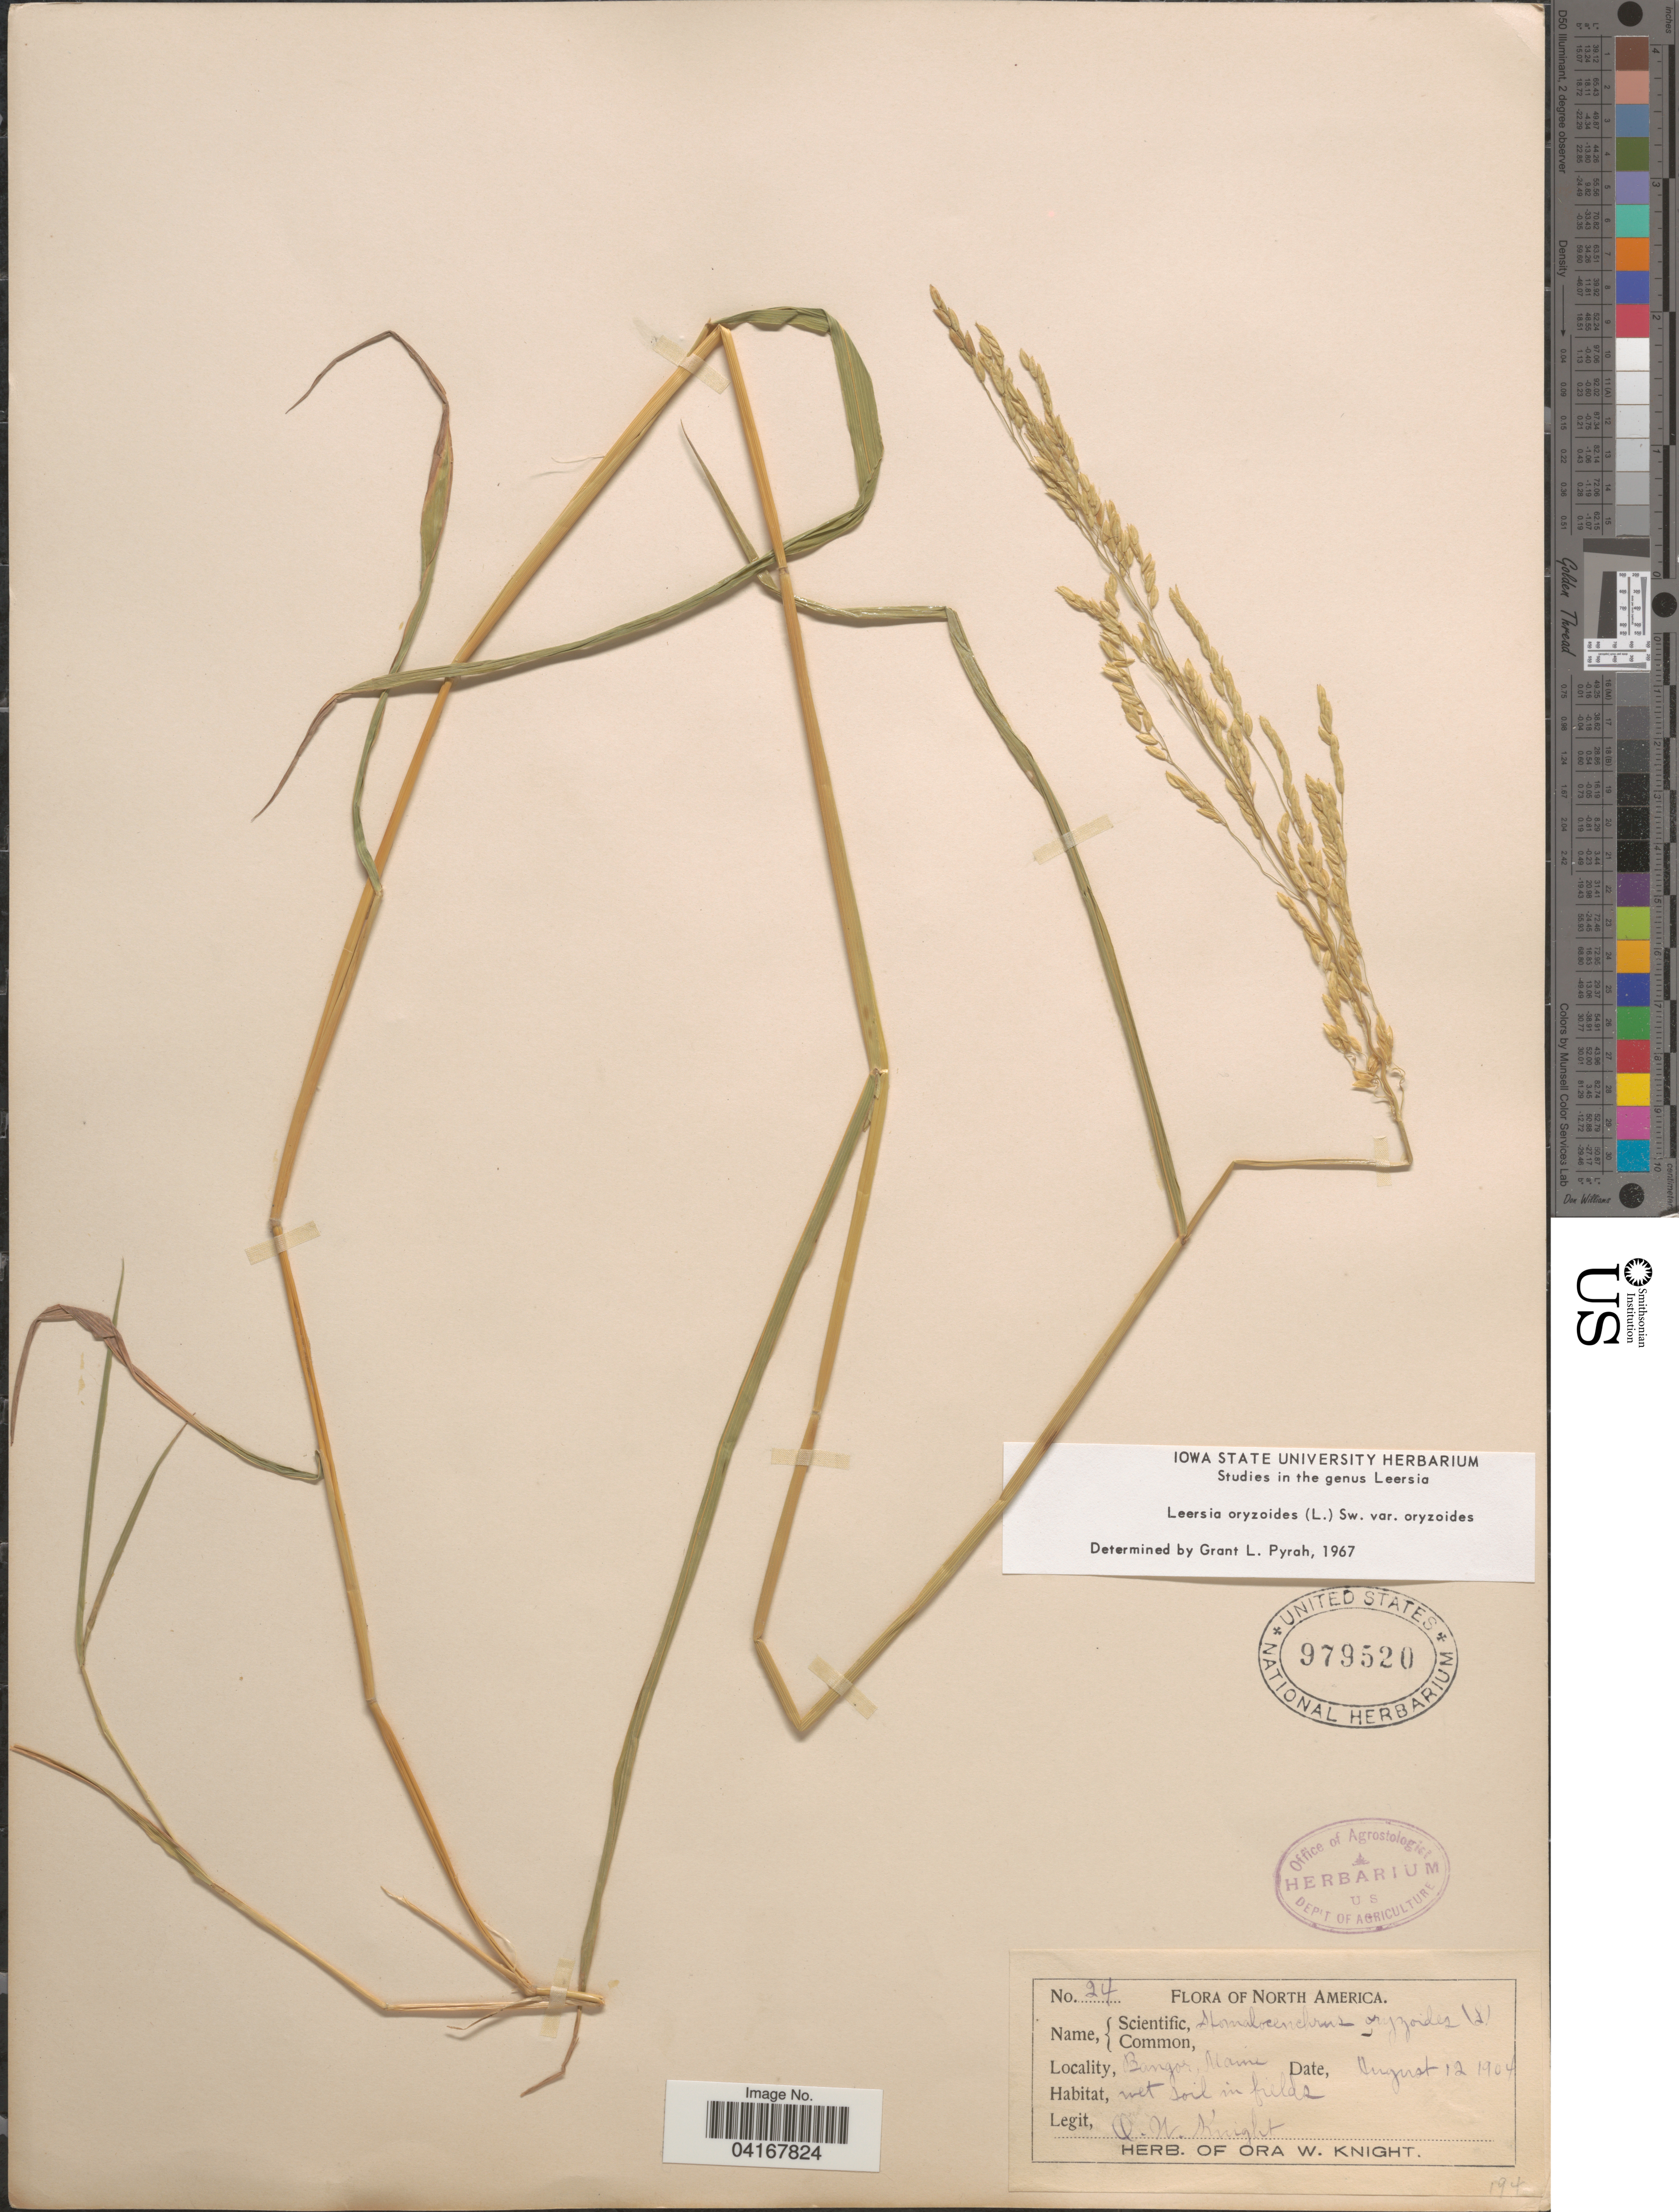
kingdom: Plantae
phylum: Tracheophyta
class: Liliopsida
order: Poales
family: Poaceae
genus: Leersia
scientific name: Leersia oryzoides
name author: (L.) Sw.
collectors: O. Knight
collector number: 24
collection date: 1904-08-12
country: United States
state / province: Maine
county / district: Penobscot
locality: Bangor.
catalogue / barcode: US 979520